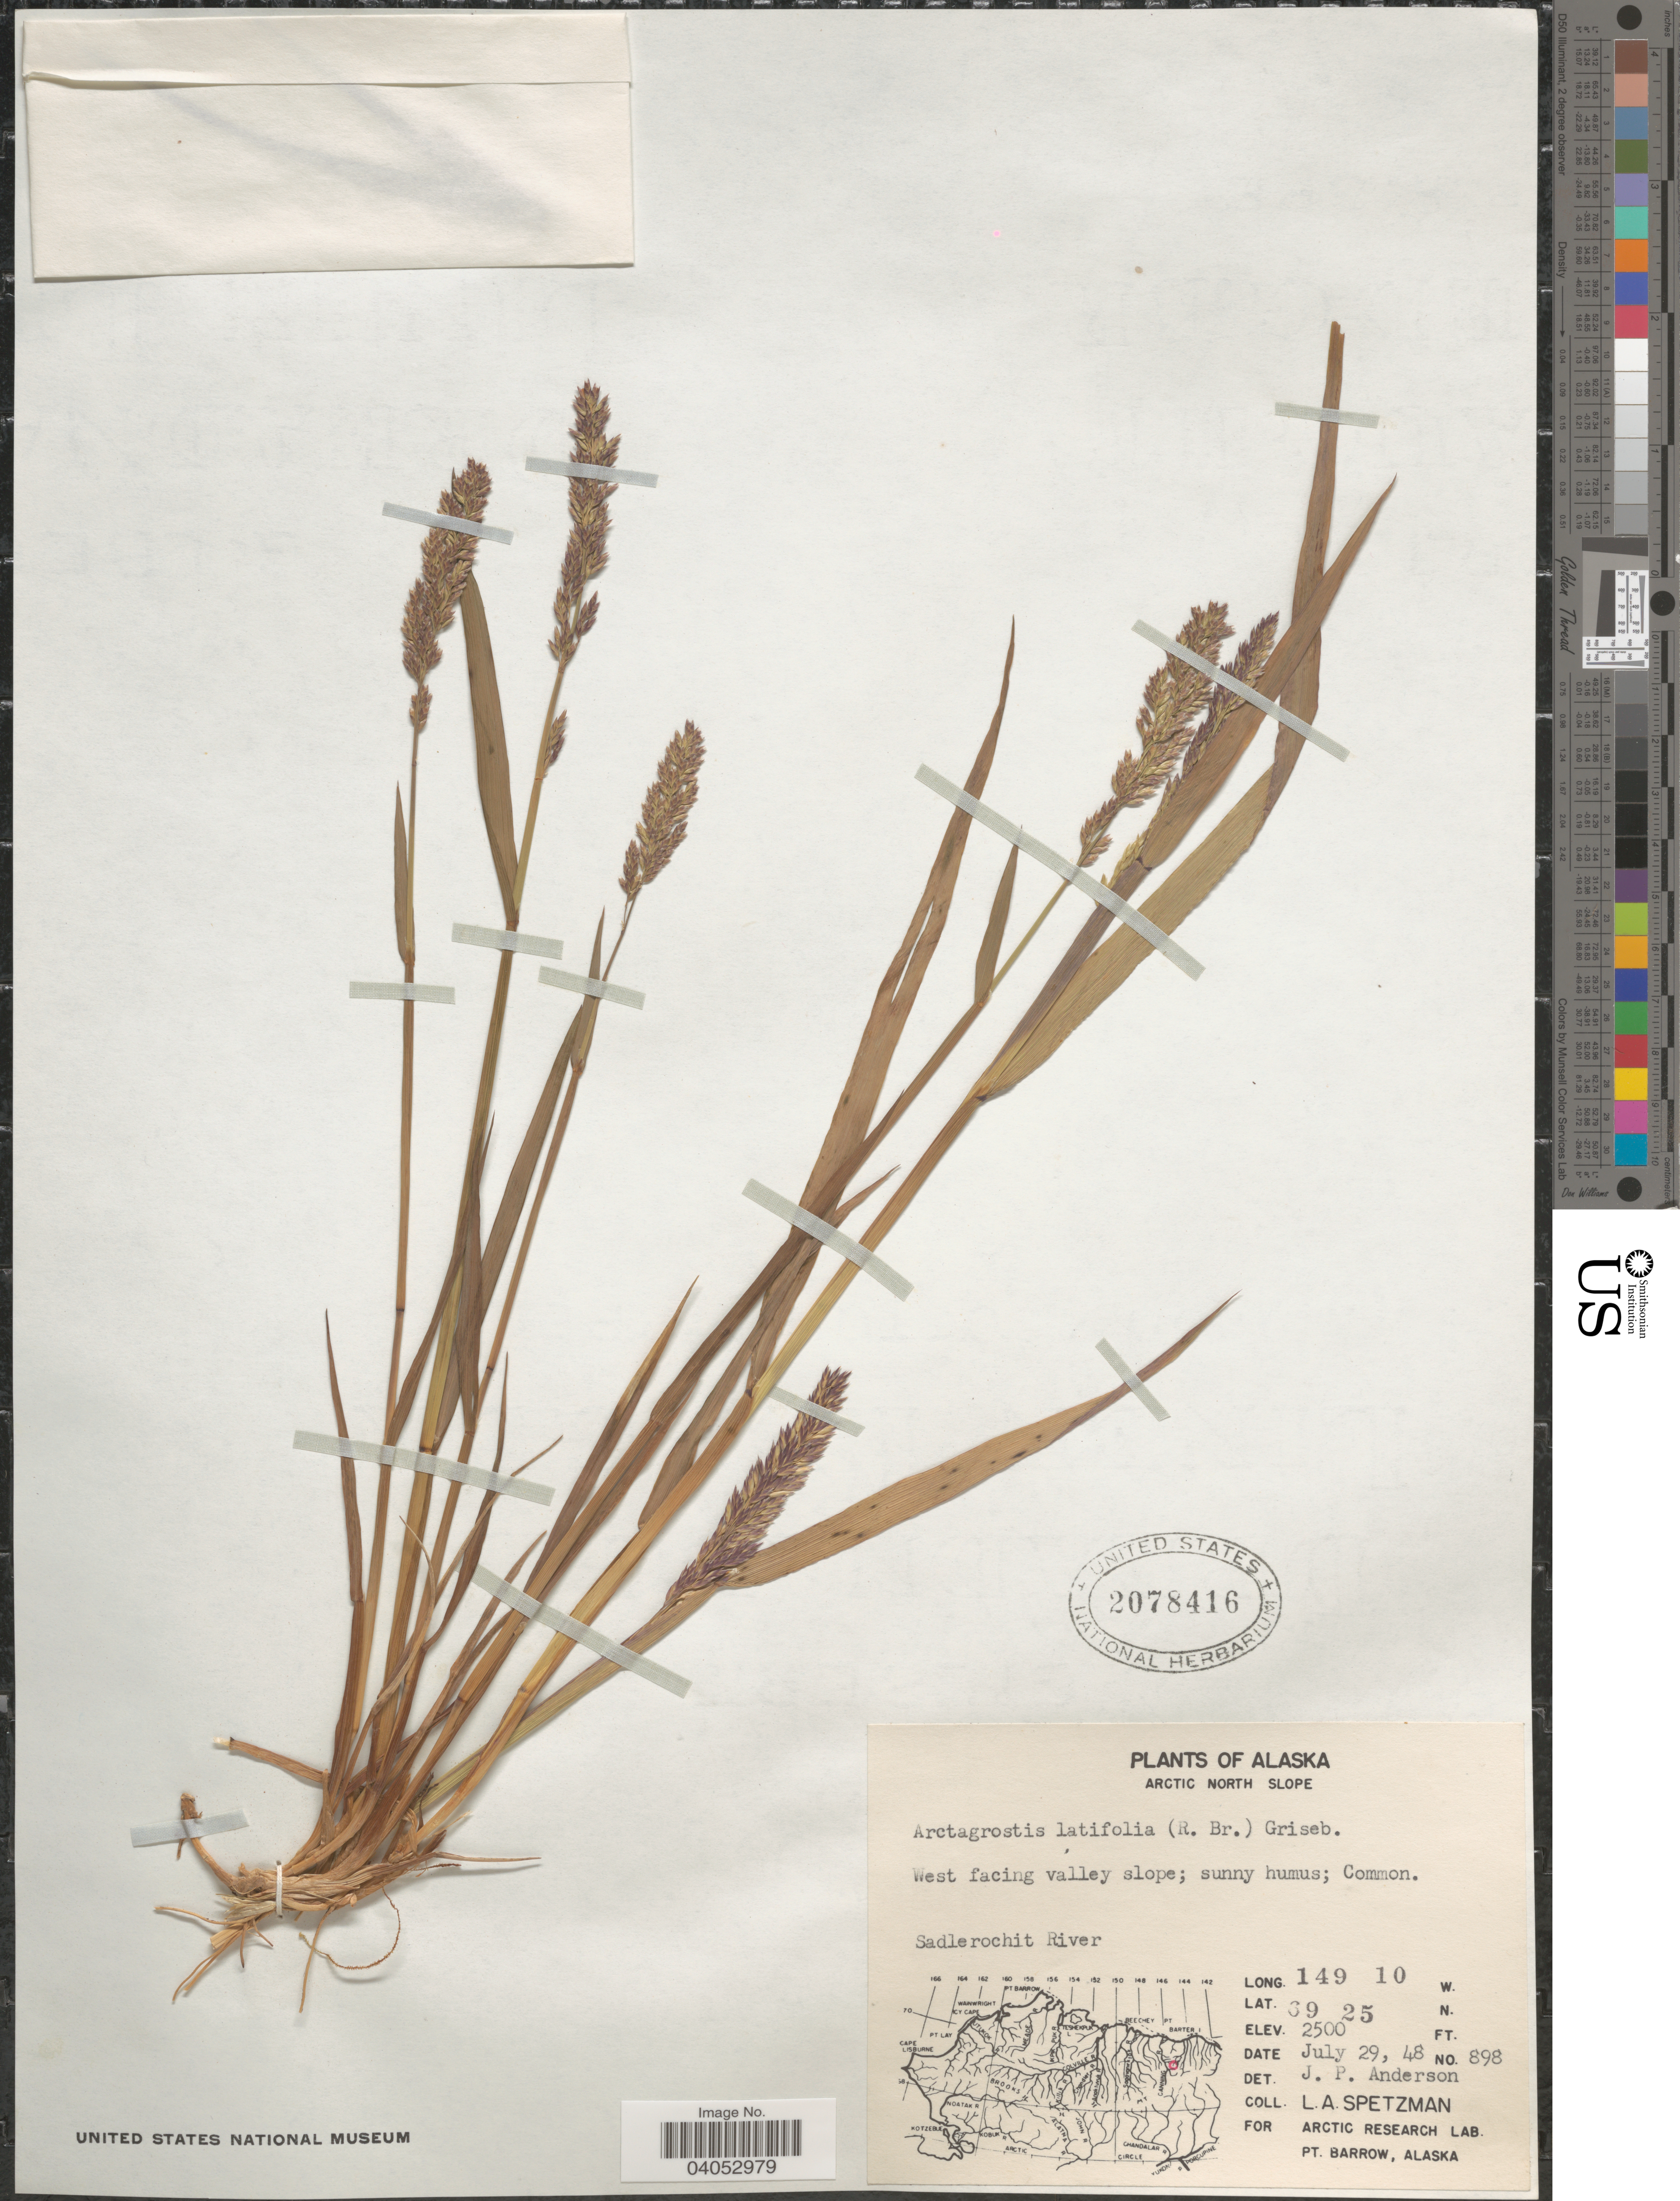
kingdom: Plantae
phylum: Tracheophyta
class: Liliopsida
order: Poales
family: Poaceae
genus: Arctagrostis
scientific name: Arctagrostis latifolia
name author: (R. Br.) Griseb.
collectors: L. Spetzman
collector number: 898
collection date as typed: Transcribed d/m/y: 29/7/48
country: United States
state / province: Alaska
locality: Arctic North Slope. West facing valley slope. Sadlerochit River.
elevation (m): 762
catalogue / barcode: US 2078416